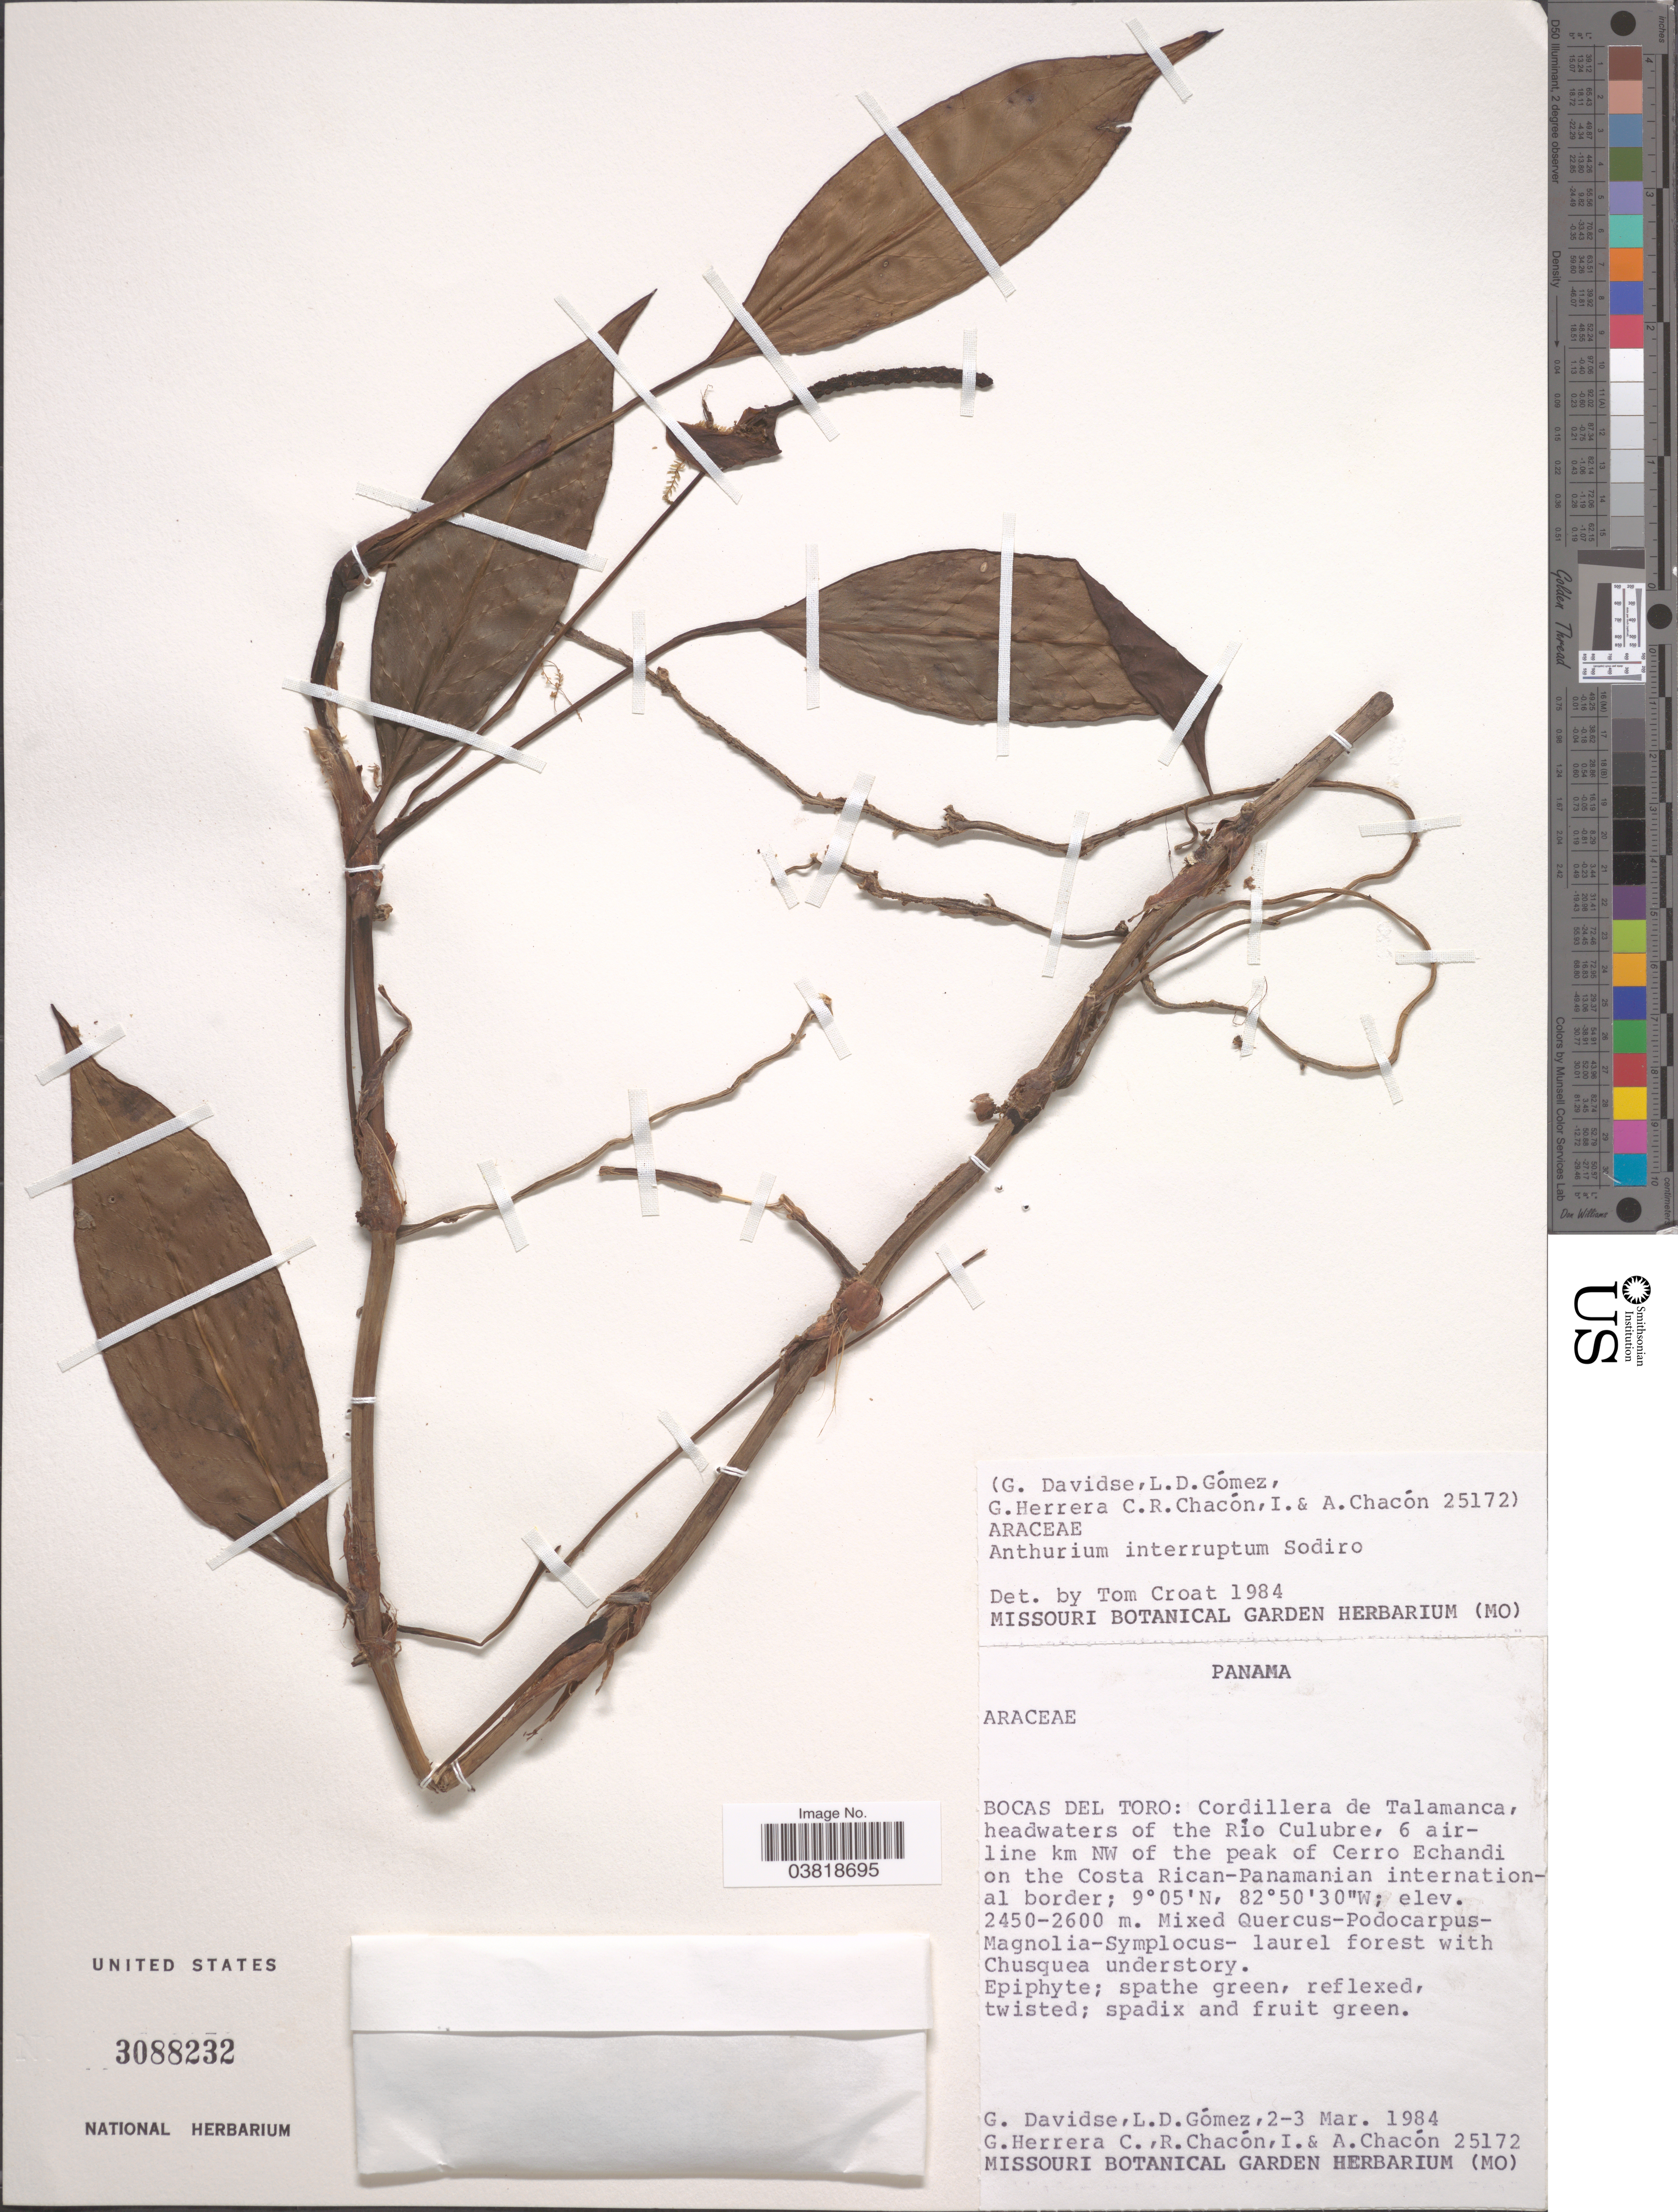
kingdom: Plantae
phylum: Tracheophyta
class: Liliopsida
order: Alismatales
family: Araceae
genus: Anthurium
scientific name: Anthurium interruptum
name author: Sodiro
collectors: G. Davidse, L. D. Gómez, G. Herrera, C. Chacon & et al.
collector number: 25172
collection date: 1984-03-02/1984-03-03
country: Panama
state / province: Bocas del Toro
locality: Cordillera de Talamanca, headwaters of the Río Culubre, 6 airline km NW of the peak of Cerro Echandi on the Costa Rican-Panamanian international border.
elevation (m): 2450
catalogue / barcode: US 3088232